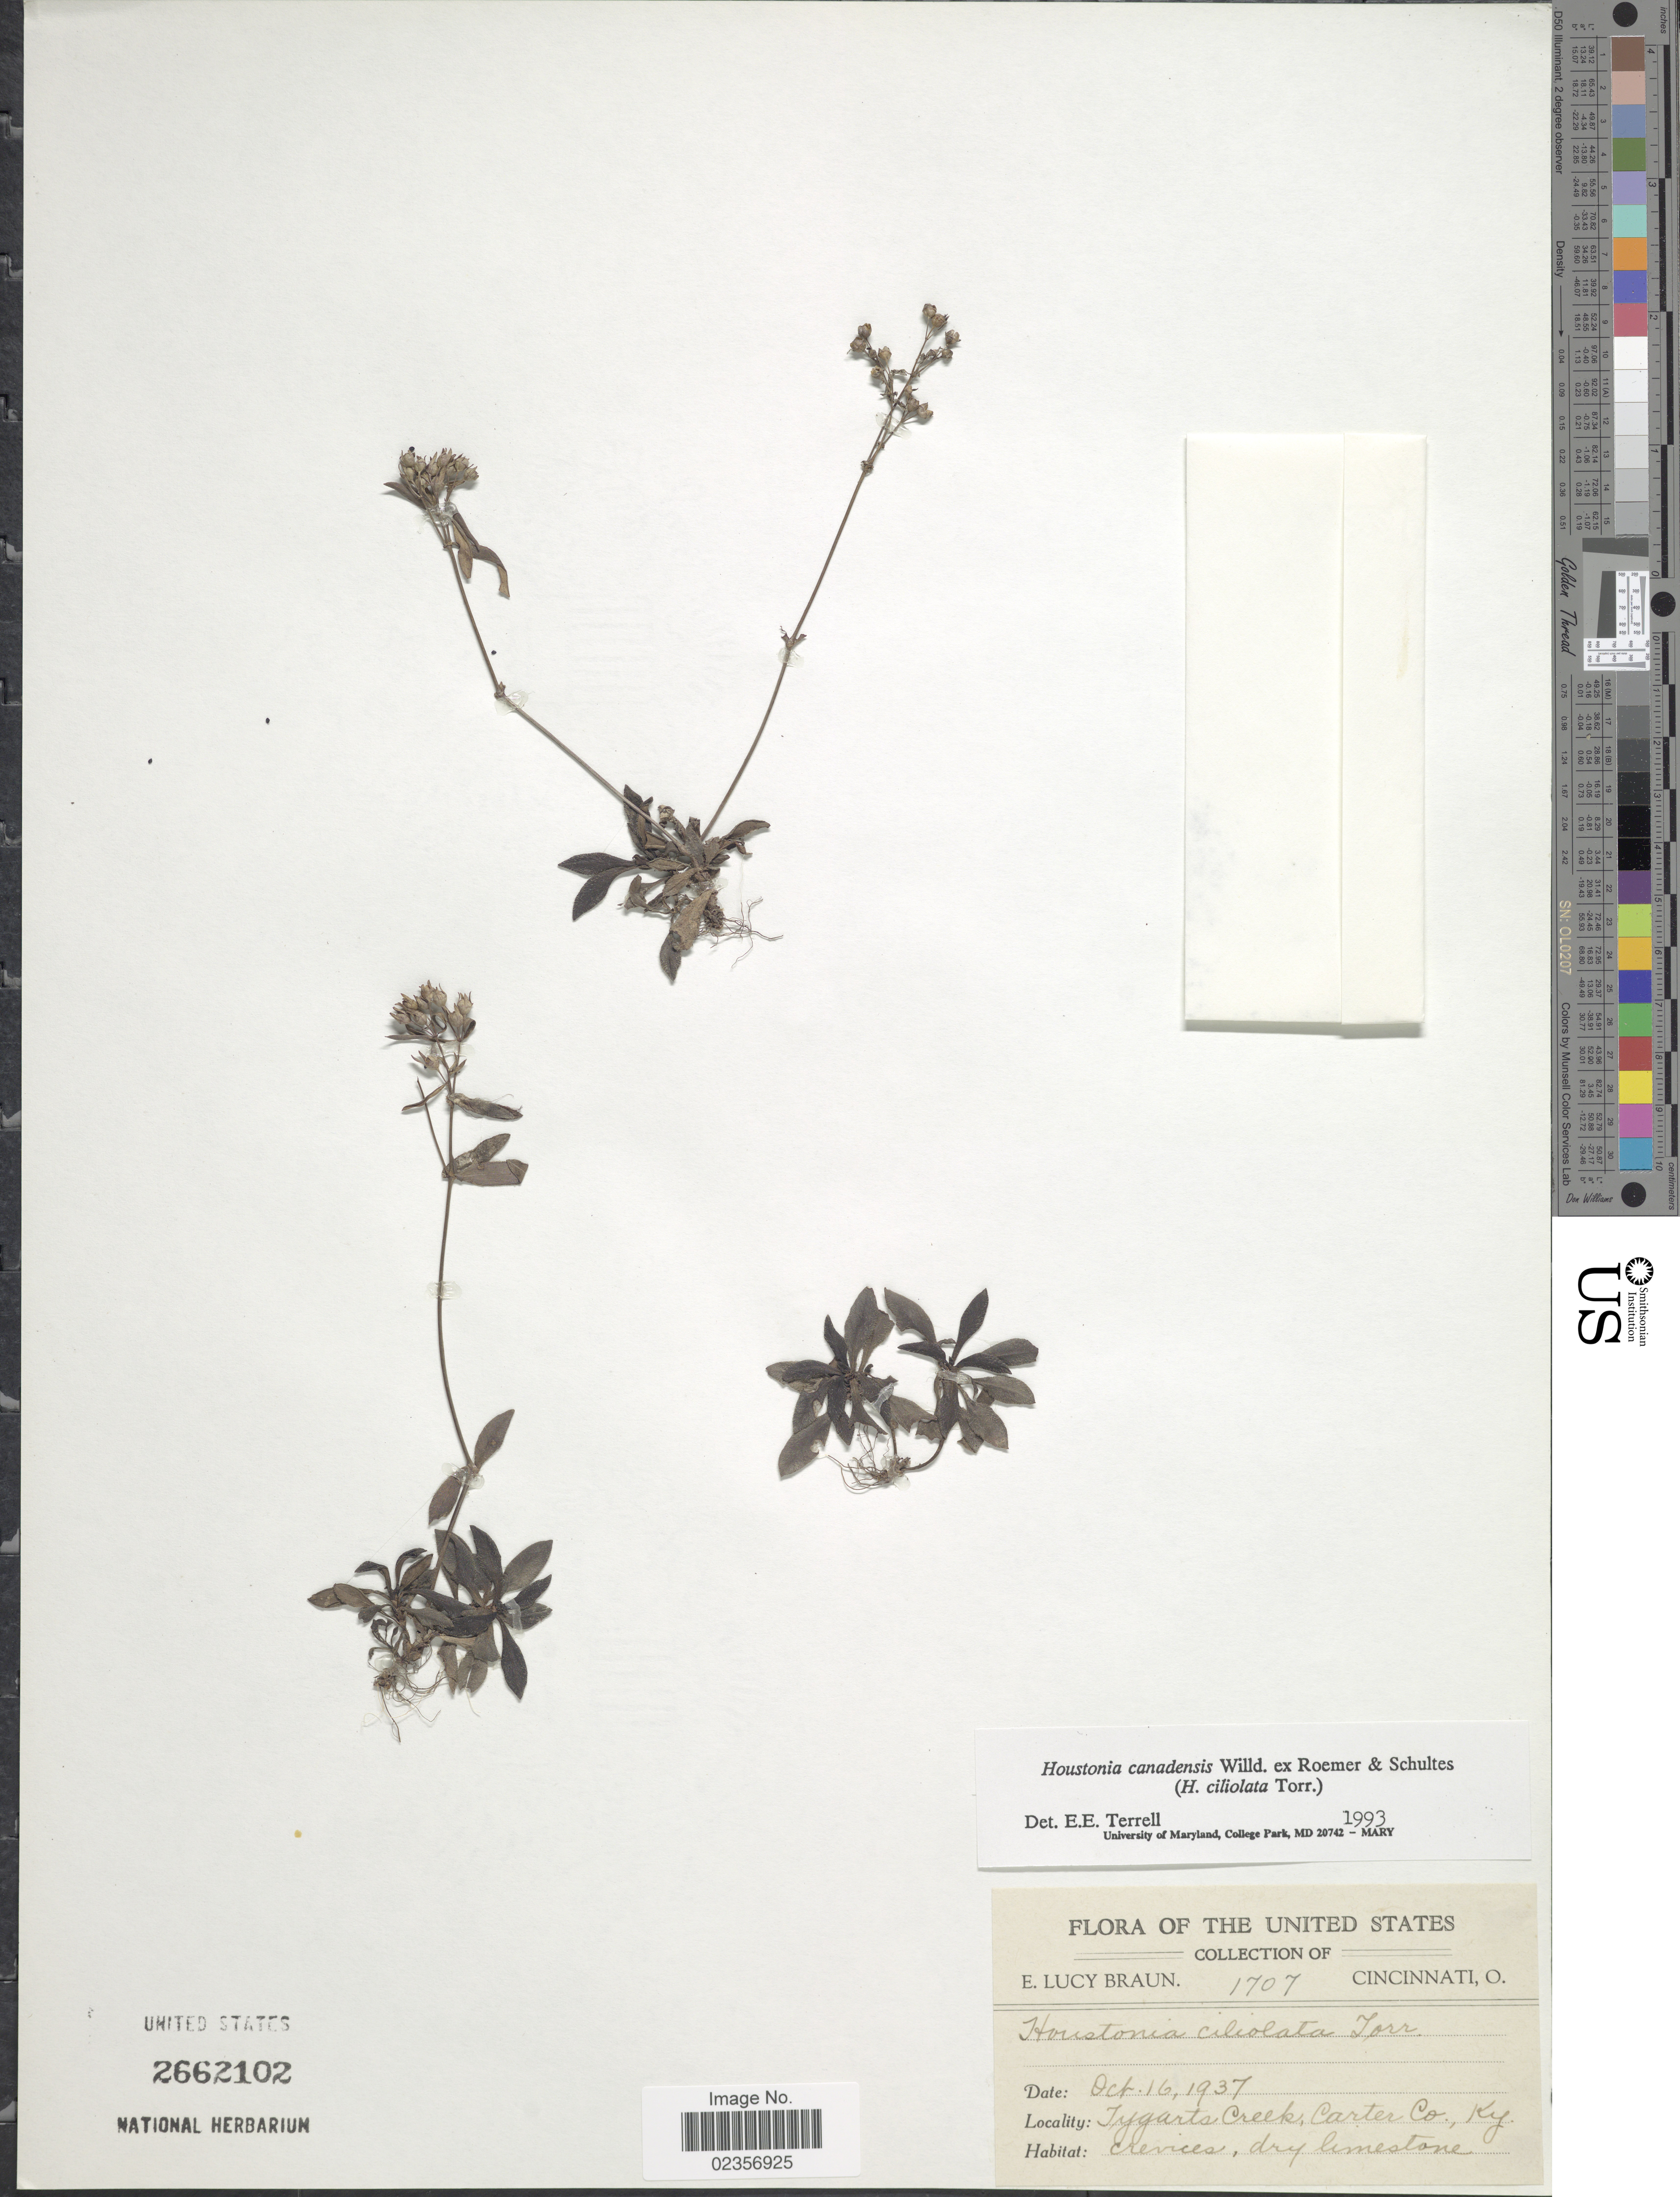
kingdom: Plantae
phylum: Tracheophyta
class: Magnoliopsida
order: Gentianales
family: Rubiaceae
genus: Houstonia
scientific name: Houstonia canadensis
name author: Willd.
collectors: E. L. Braun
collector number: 1707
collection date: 1937-10-16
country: United States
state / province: Kentucky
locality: Tygarts Creek, Carter Co.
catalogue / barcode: US 2662102